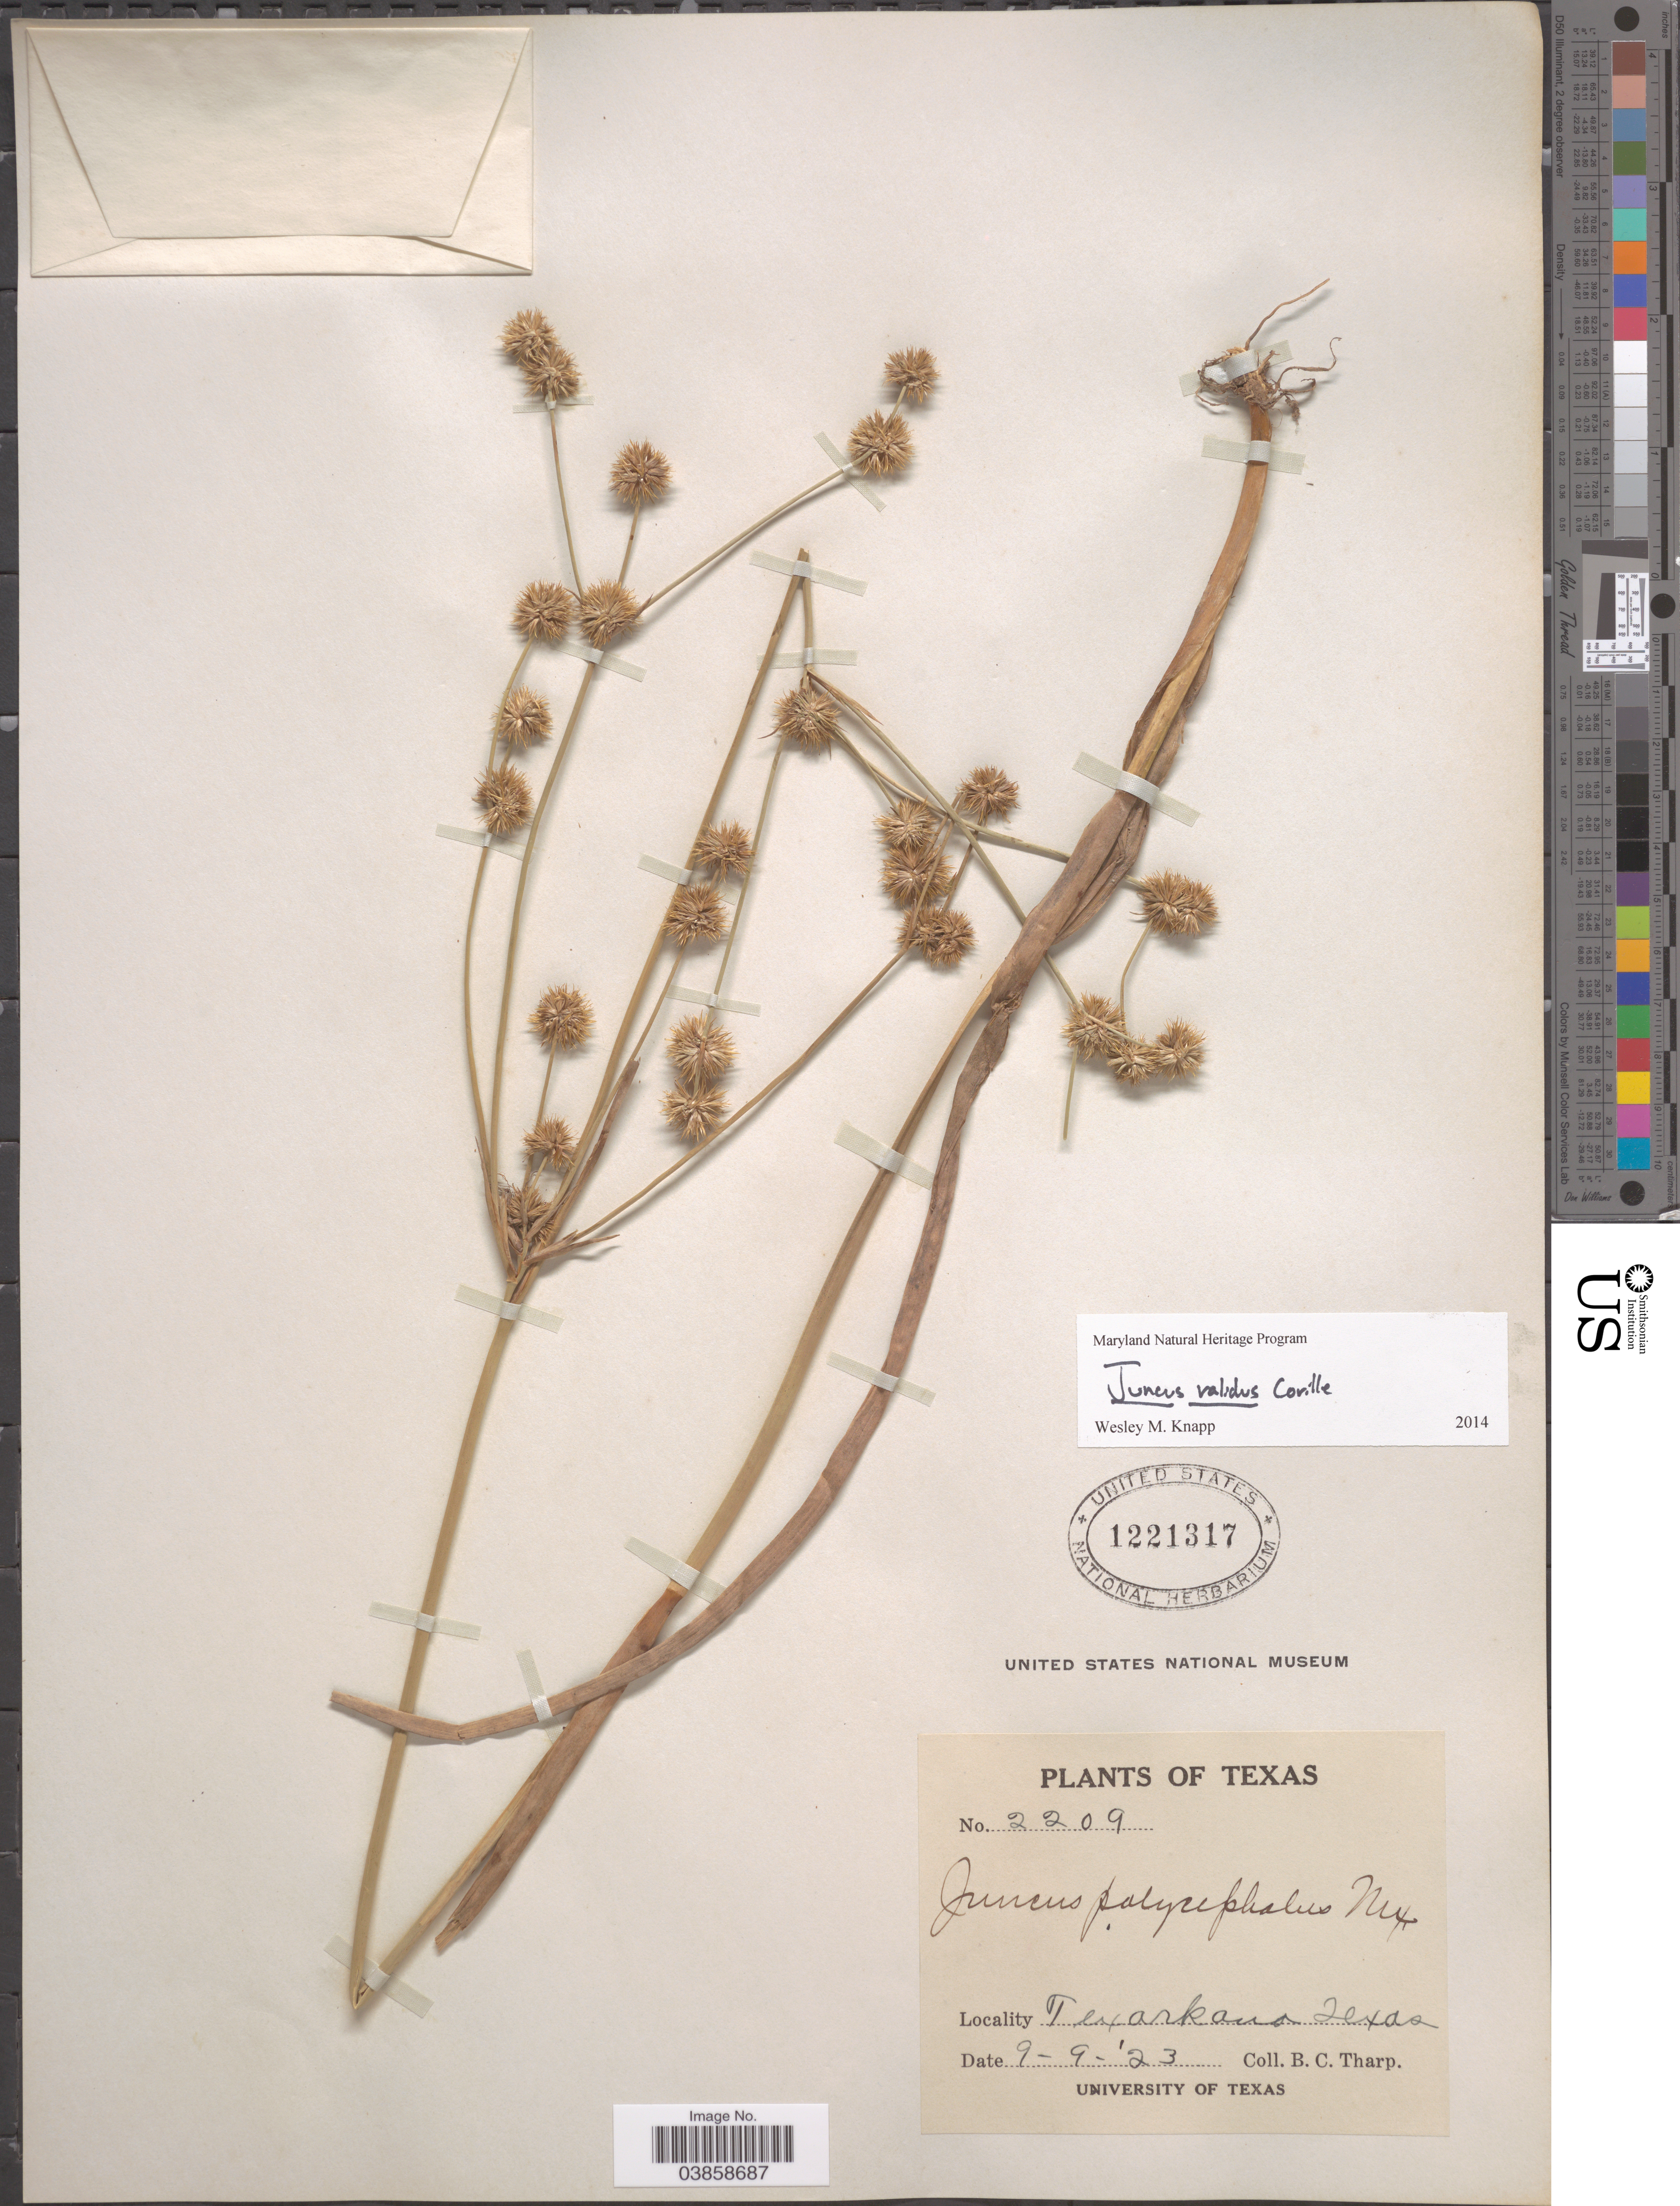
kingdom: Plantae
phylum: Tracheophyta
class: Liliopsida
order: Poales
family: Juncaceae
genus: Juncus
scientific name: Juncus validus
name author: Coville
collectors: B. C. Tharp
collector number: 2209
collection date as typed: Transcribed d/m/y: 9/9/23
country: United States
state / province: Texas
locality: Texarkana.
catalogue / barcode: US 1221317